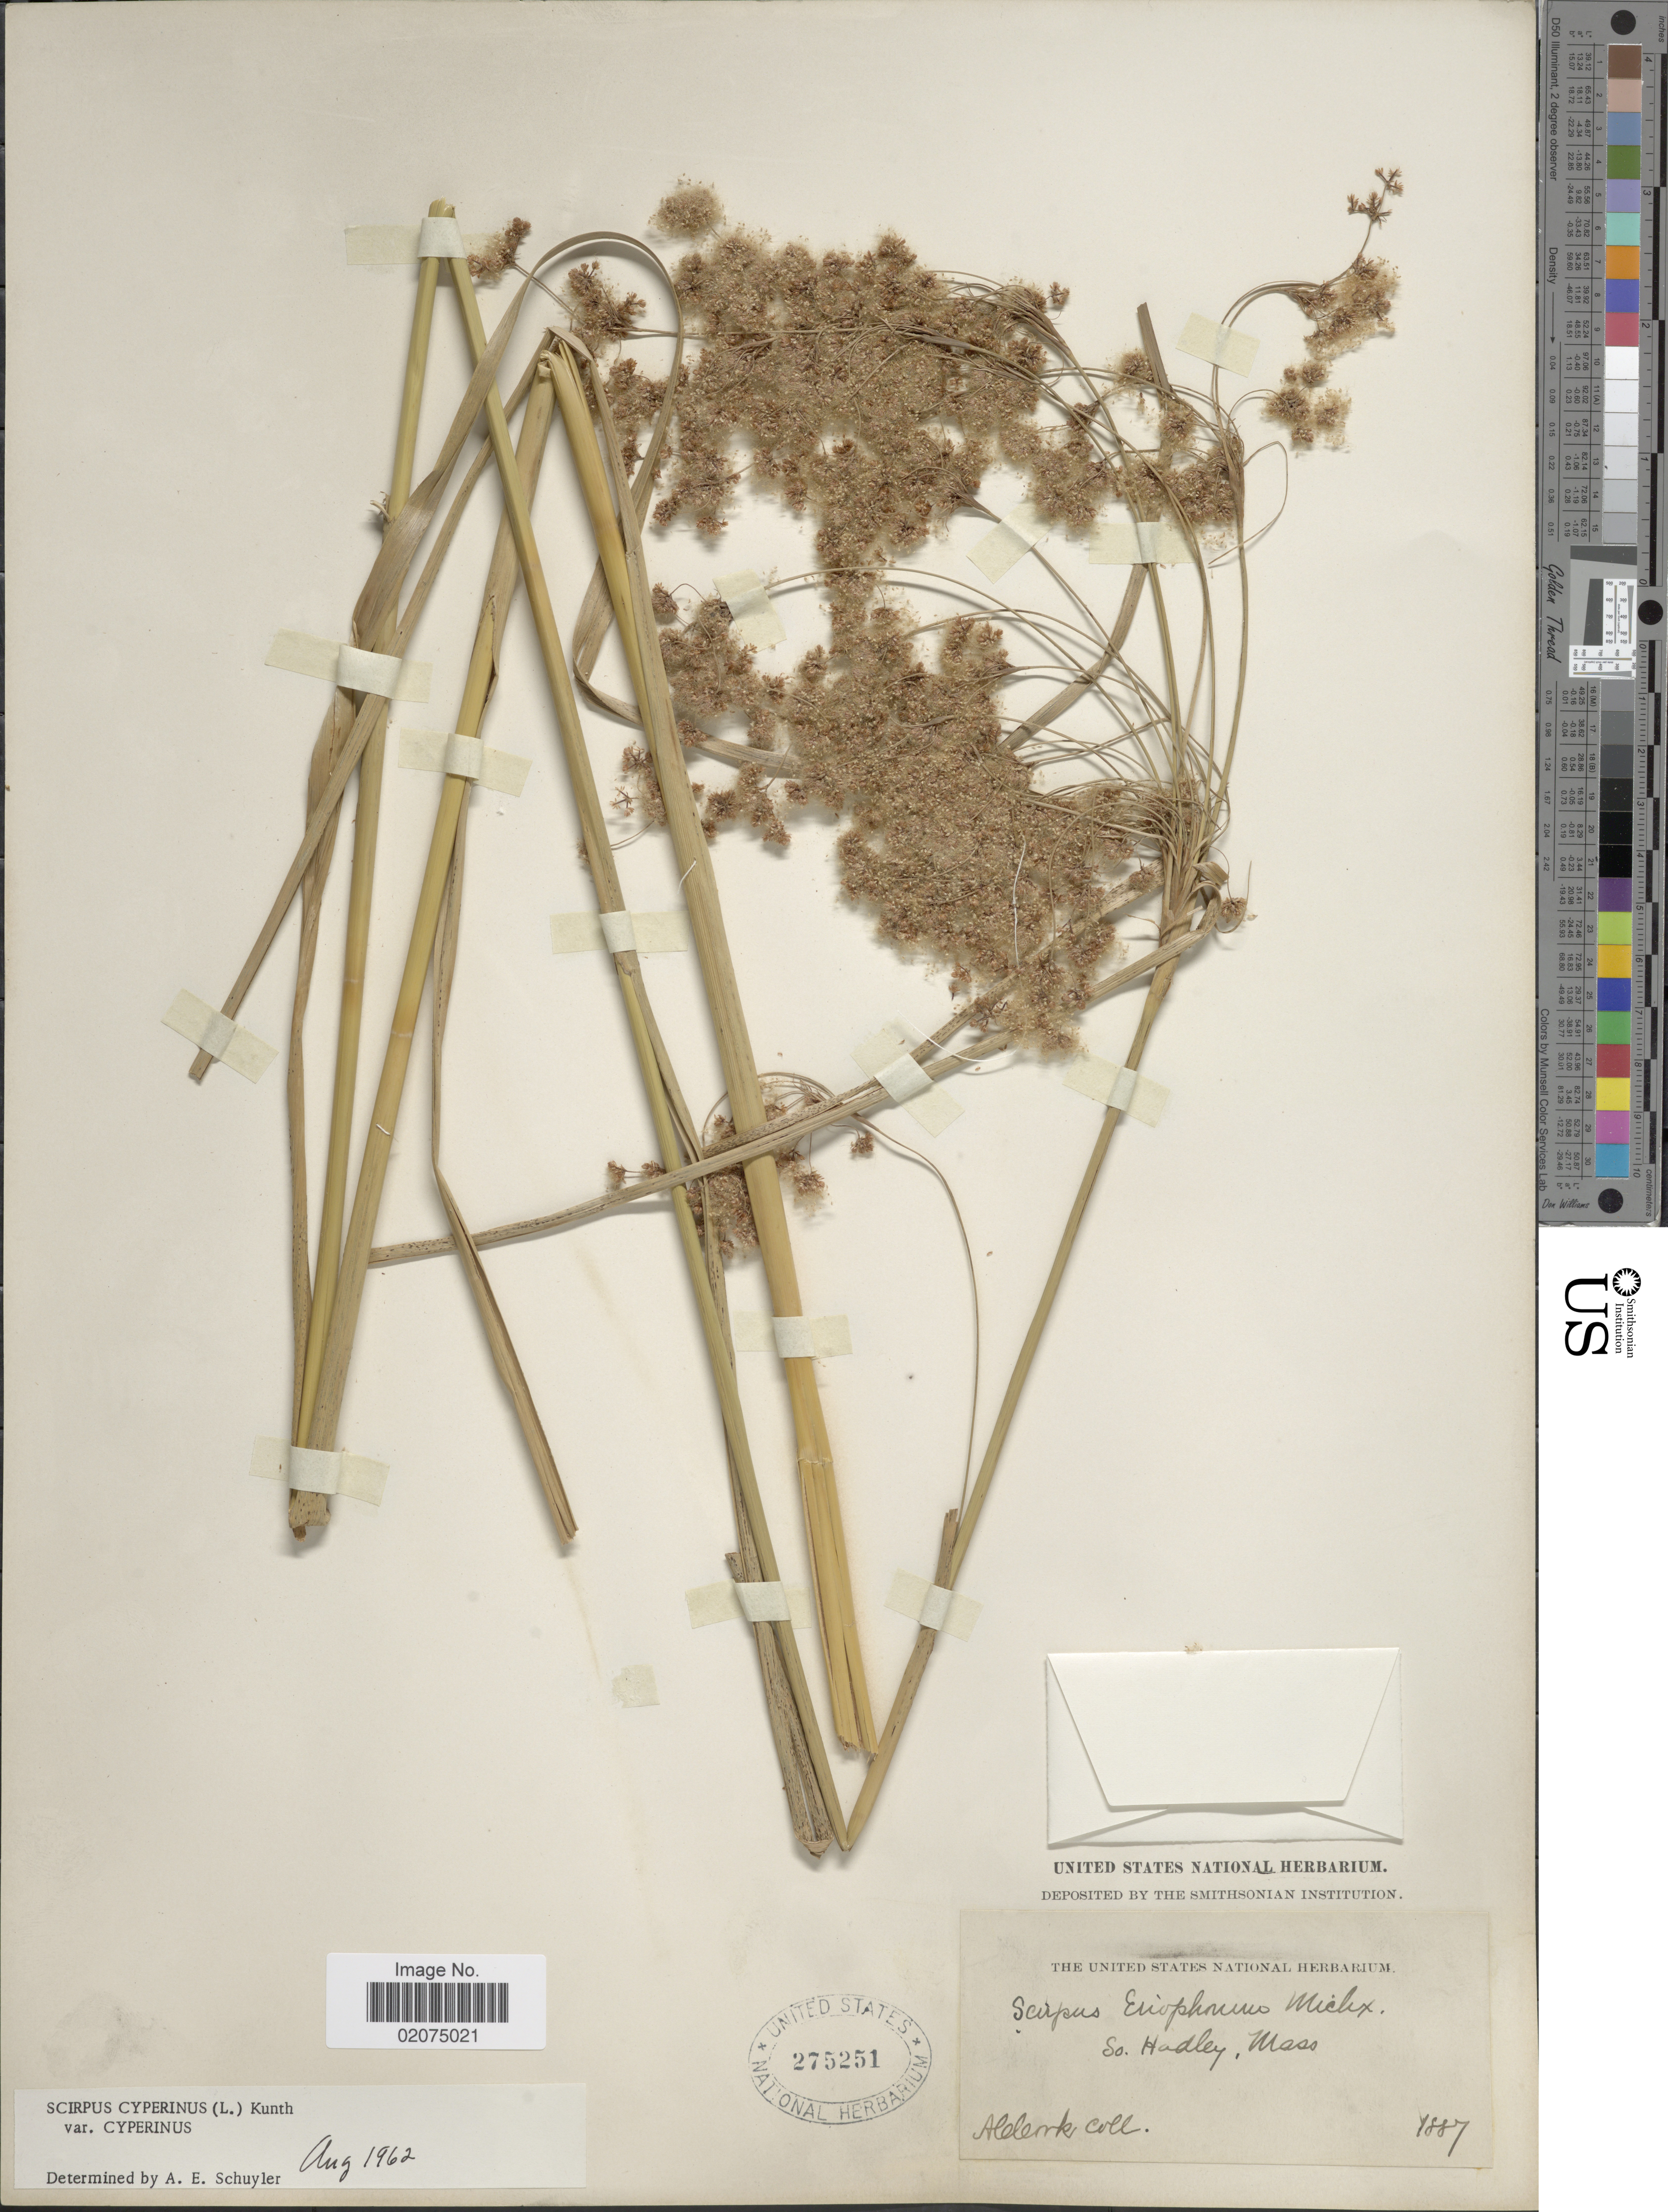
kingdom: Plantae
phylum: Tracheophyta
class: Liliopsida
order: Poales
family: Cyperaceae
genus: Scirpus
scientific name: Scirpus cyperinus (L.) Kunth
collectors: A. Cook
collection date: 1887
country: United States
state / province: Massachusetts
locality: So. Hadley, Mass.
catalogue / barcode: US 275251